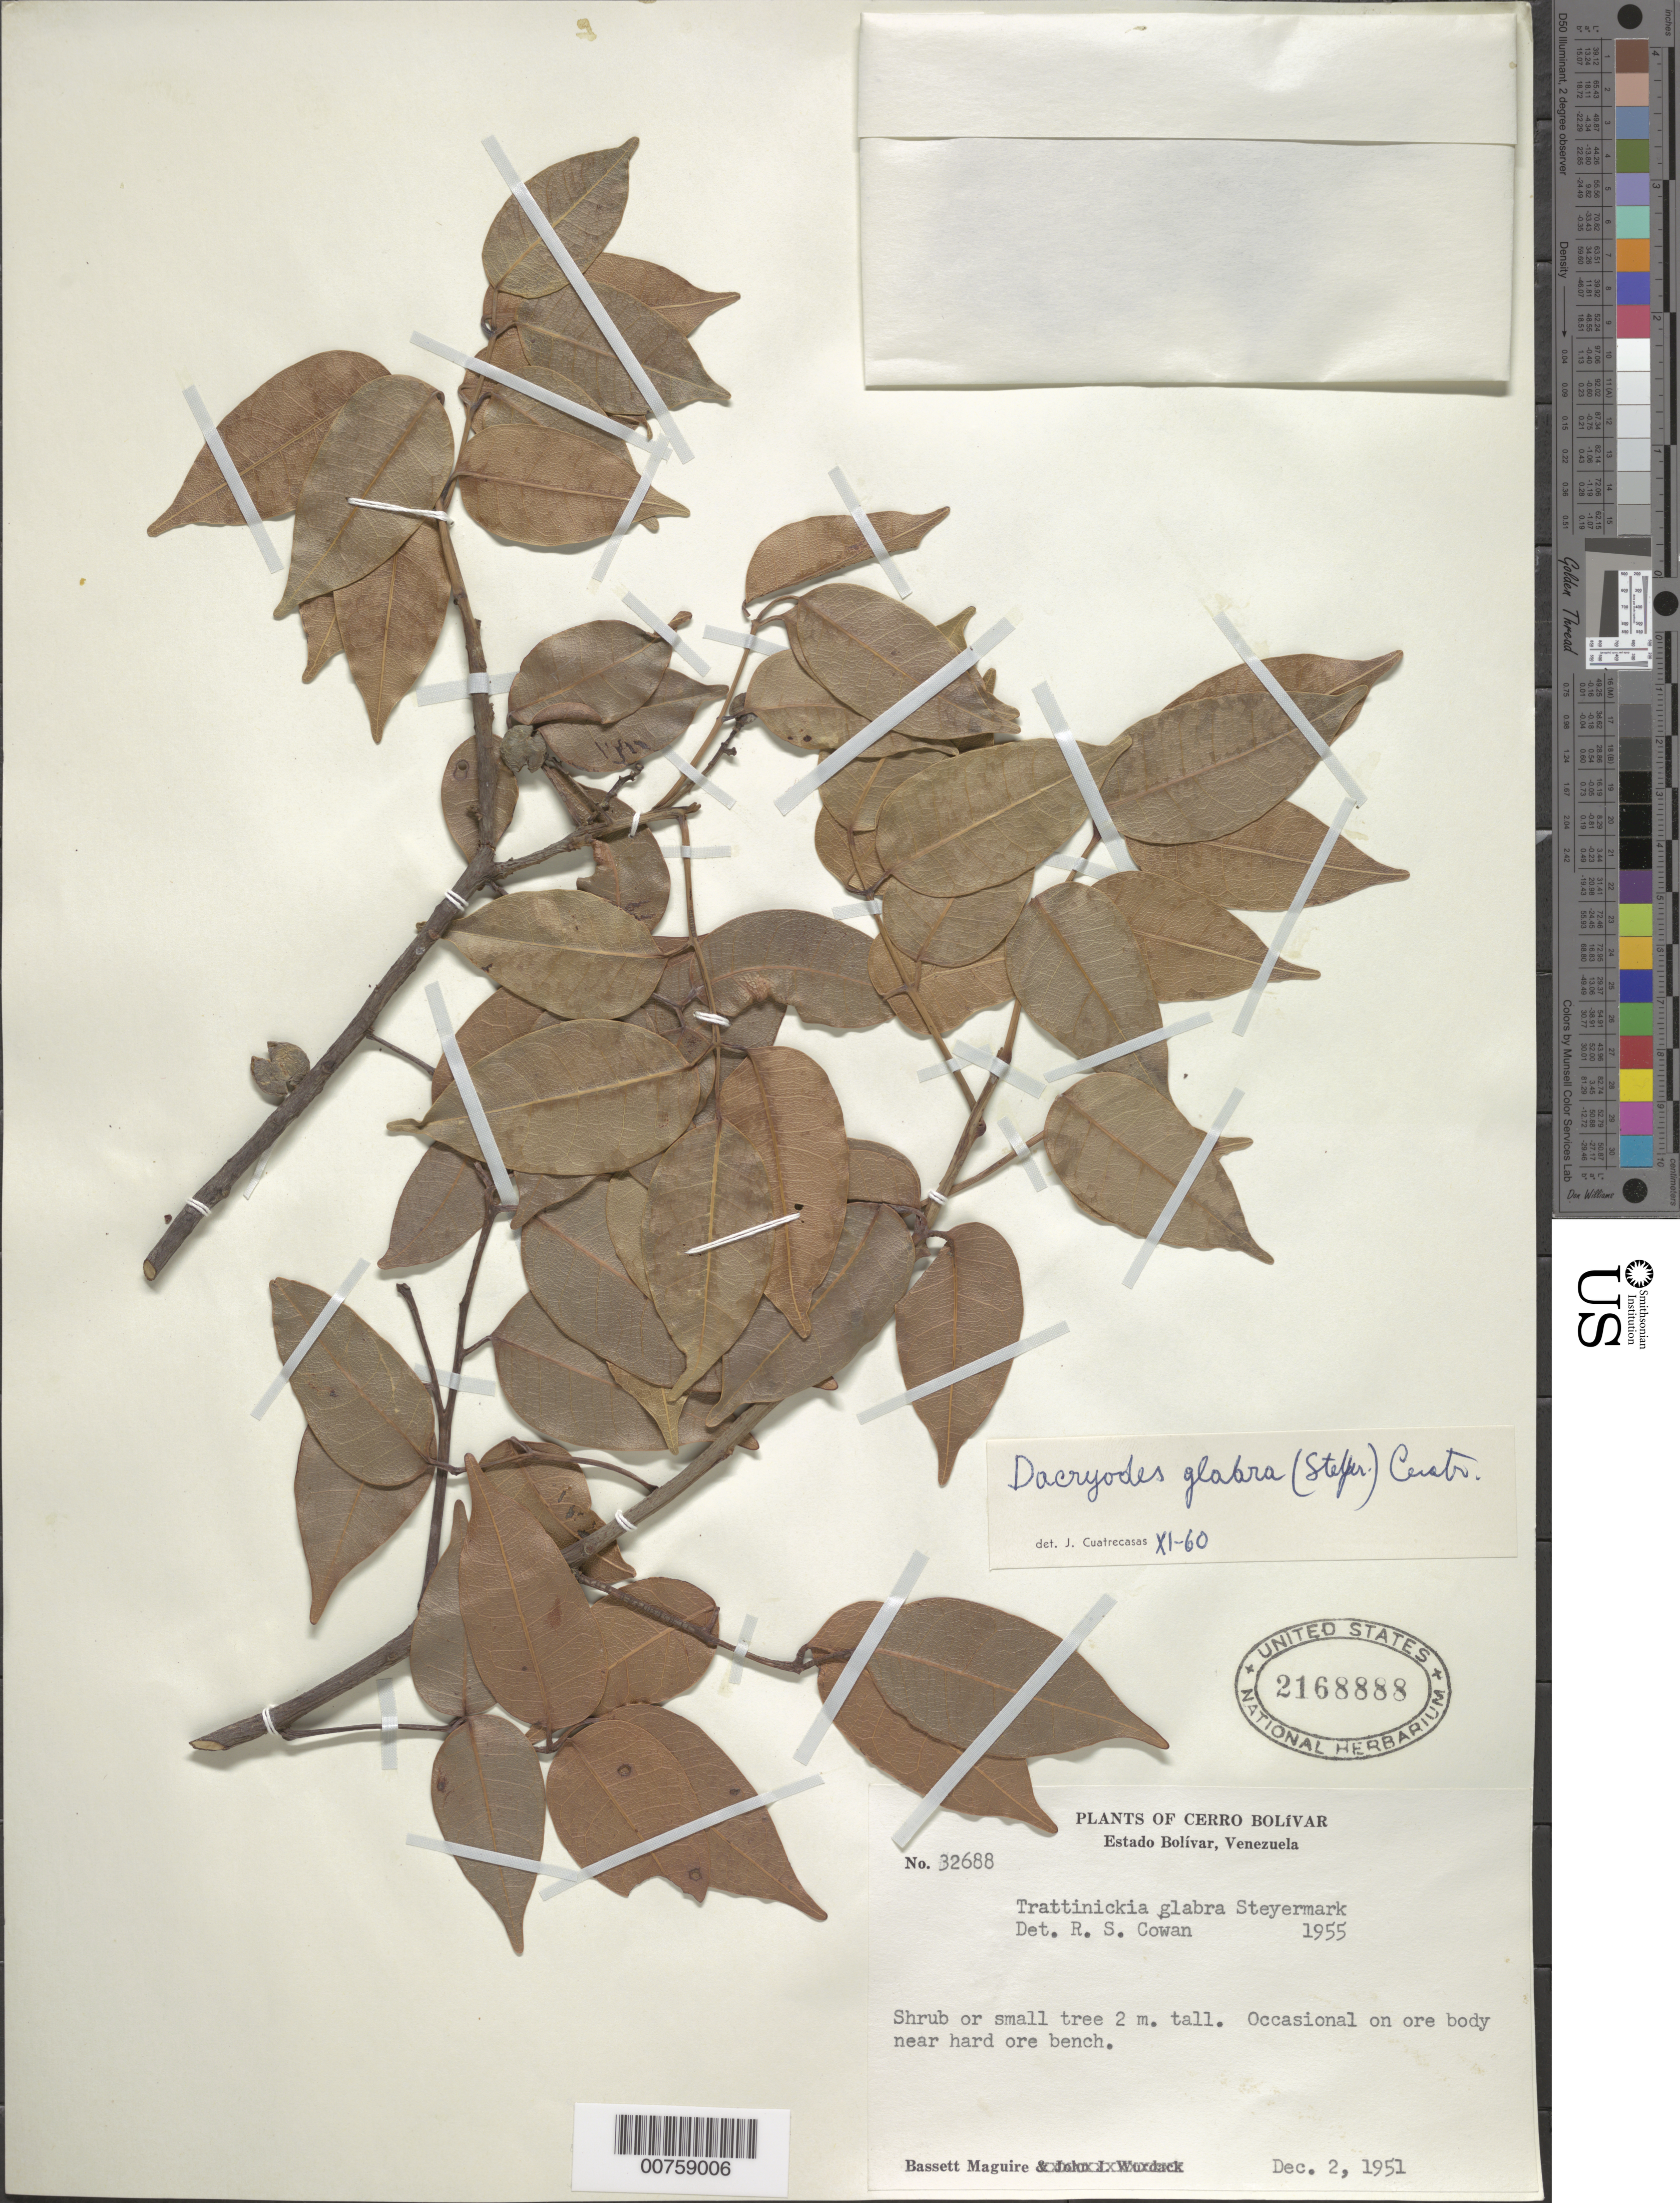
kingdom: Plantae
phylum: Tracheophyta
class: Magnoliopsida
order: Sapindales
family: Burseraceae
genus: Dacryodes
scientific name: Dacryodes glabra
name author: (Steyerm.) Cuatrec.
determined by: Cuatrecasas, J.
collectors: B. Maguire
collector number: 32688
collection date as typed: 2-Dec-51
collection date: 1951-12-02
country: Venezuela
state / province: Bolívar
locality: Cerro Bolívar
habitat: On ore body near hard ore bench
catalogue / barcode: US 2168888